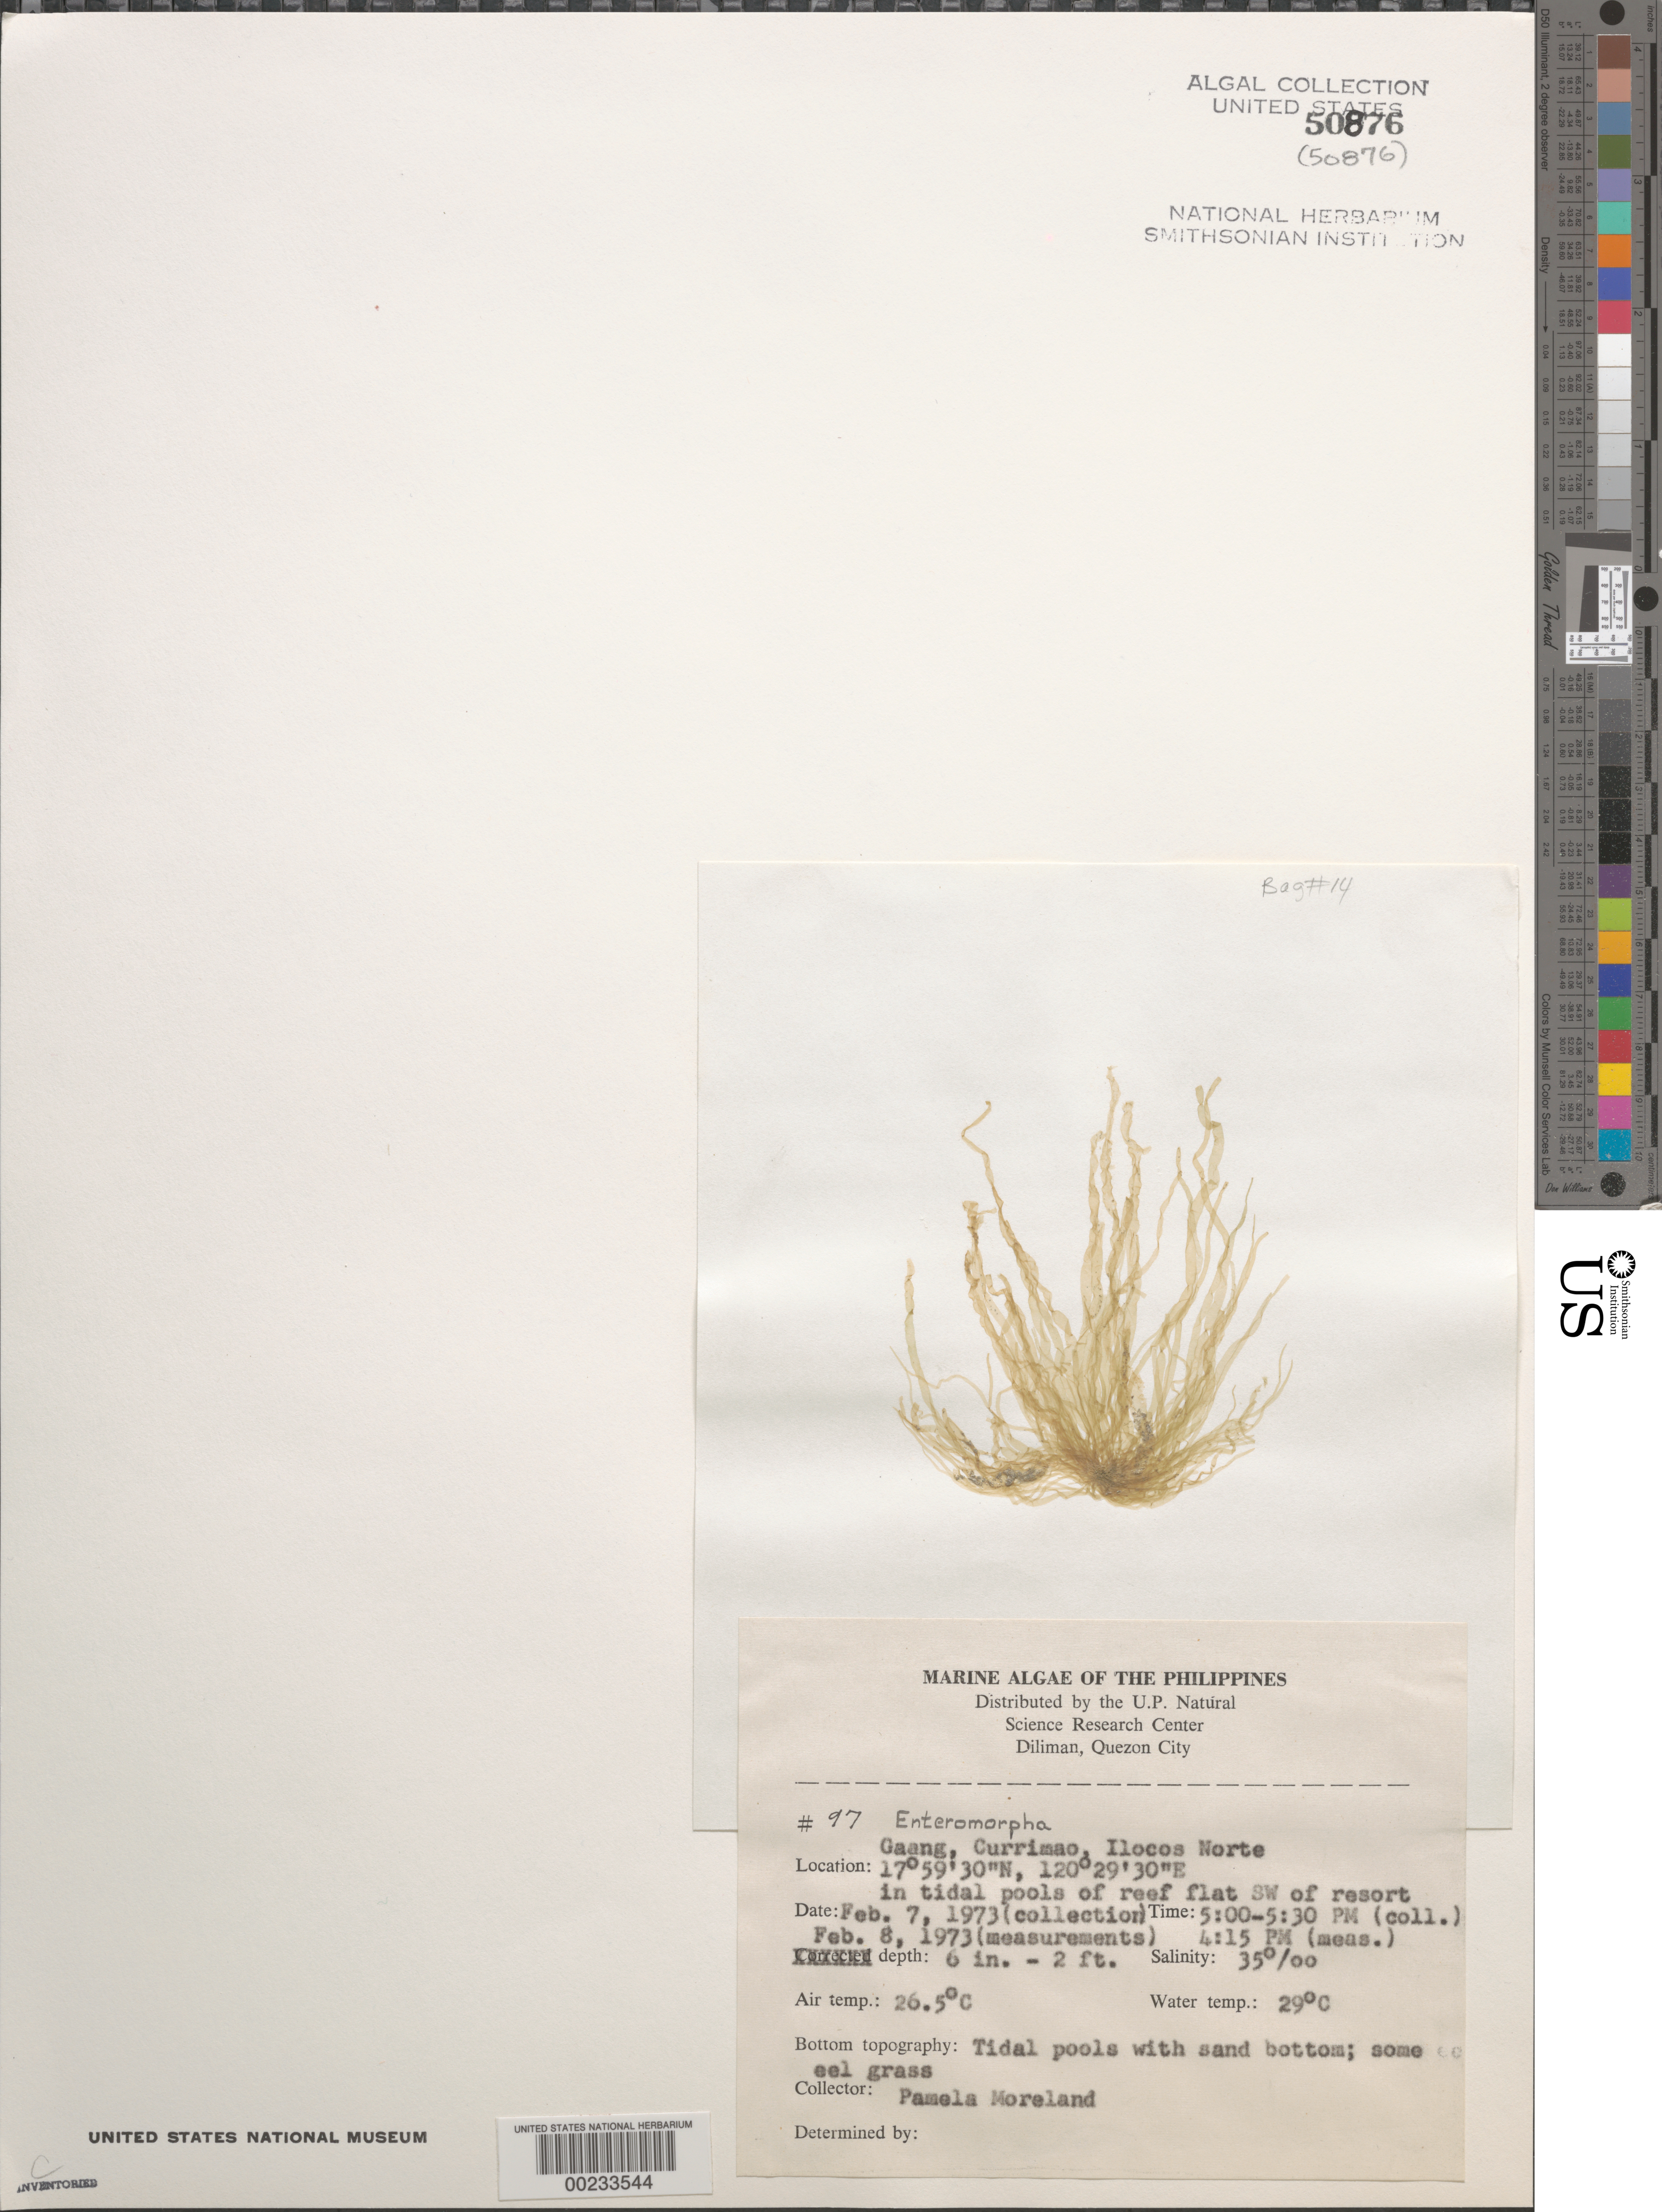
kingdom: Plantae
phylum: Chlorophyta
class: Ulvophyceae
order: Ulvales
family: Ulvaceae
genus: Ulva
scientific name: Ulva sp.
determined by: Algae name updating Project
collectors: P. Moreland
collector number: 97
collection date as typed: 07 Feb 1973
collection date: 1973-02-07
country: Philippines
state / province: Ilocos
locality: Gaang, currimao, ilocos norte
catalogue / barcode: US 50876